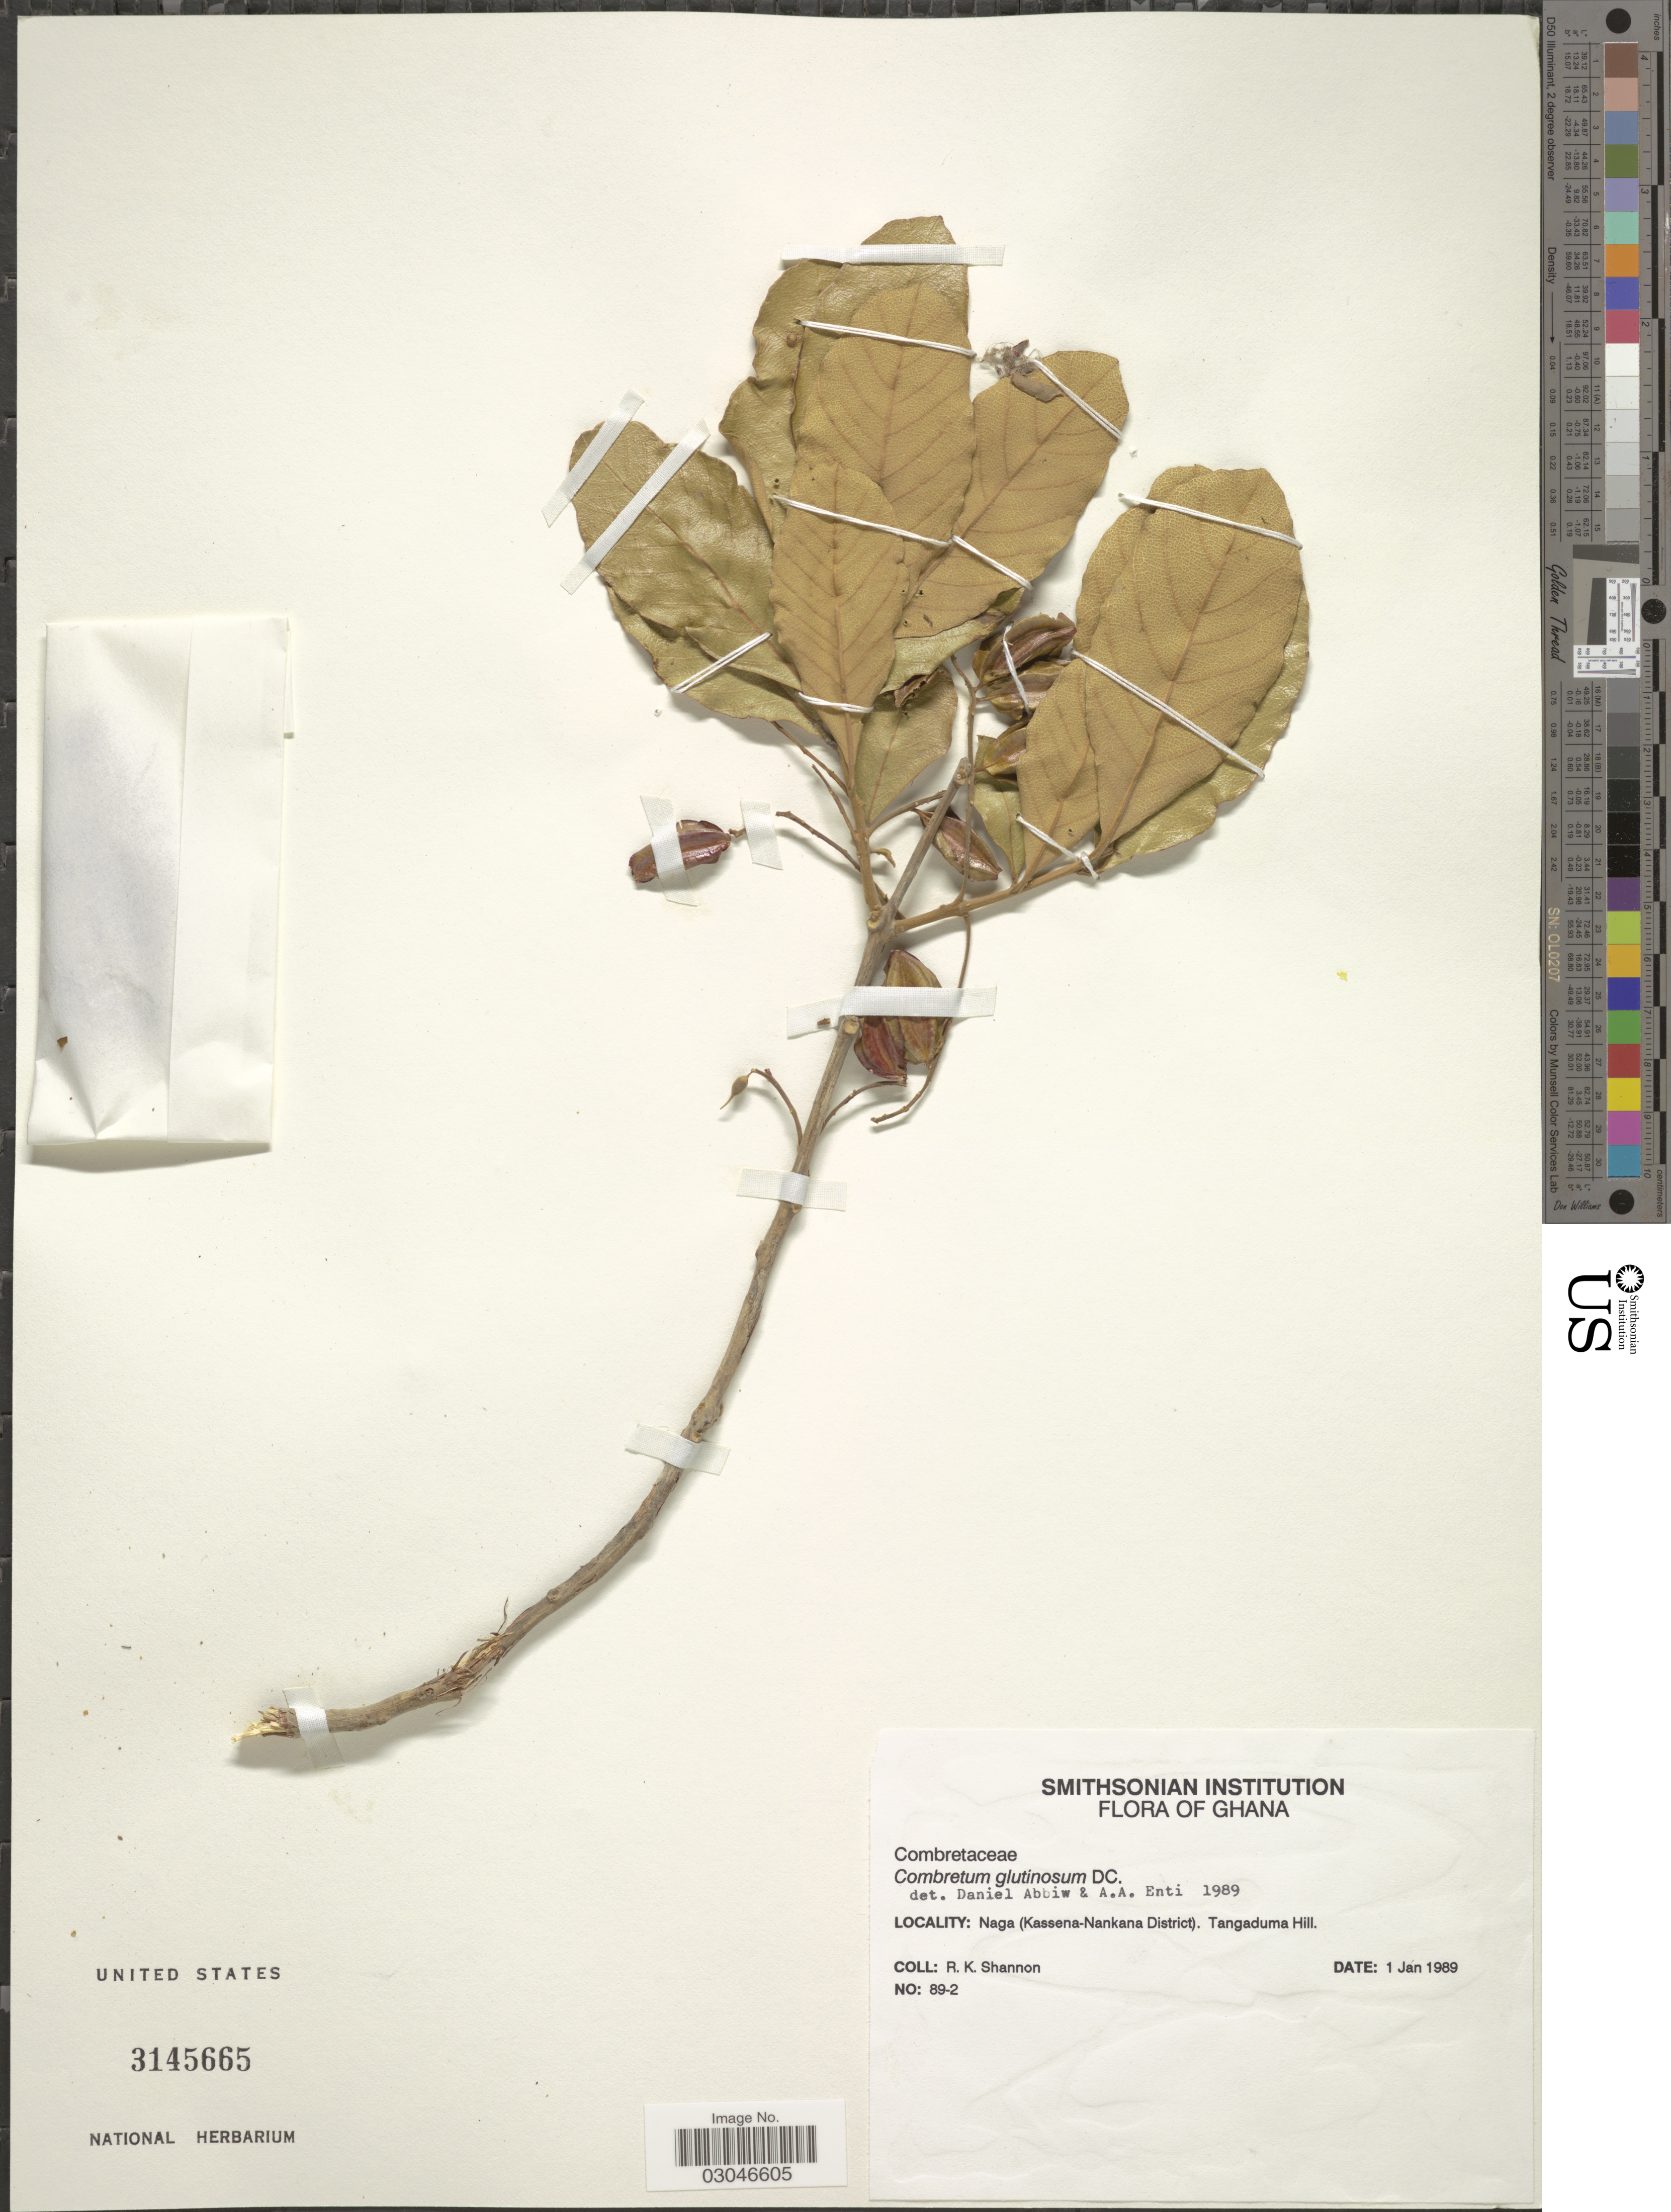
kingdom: Plantae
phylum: Tracheophyta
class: Magnoliopsida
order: Myrtales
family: Combretaceae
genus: Combretum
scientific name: Combretum glutinosum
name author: Perr. ex DC.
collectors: R. Shannon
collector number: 89-2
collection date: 1989-01-01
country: Ghana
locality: Naga (Kassena-Nankana District). Tangaduma Hill.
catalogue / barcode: US 3145665